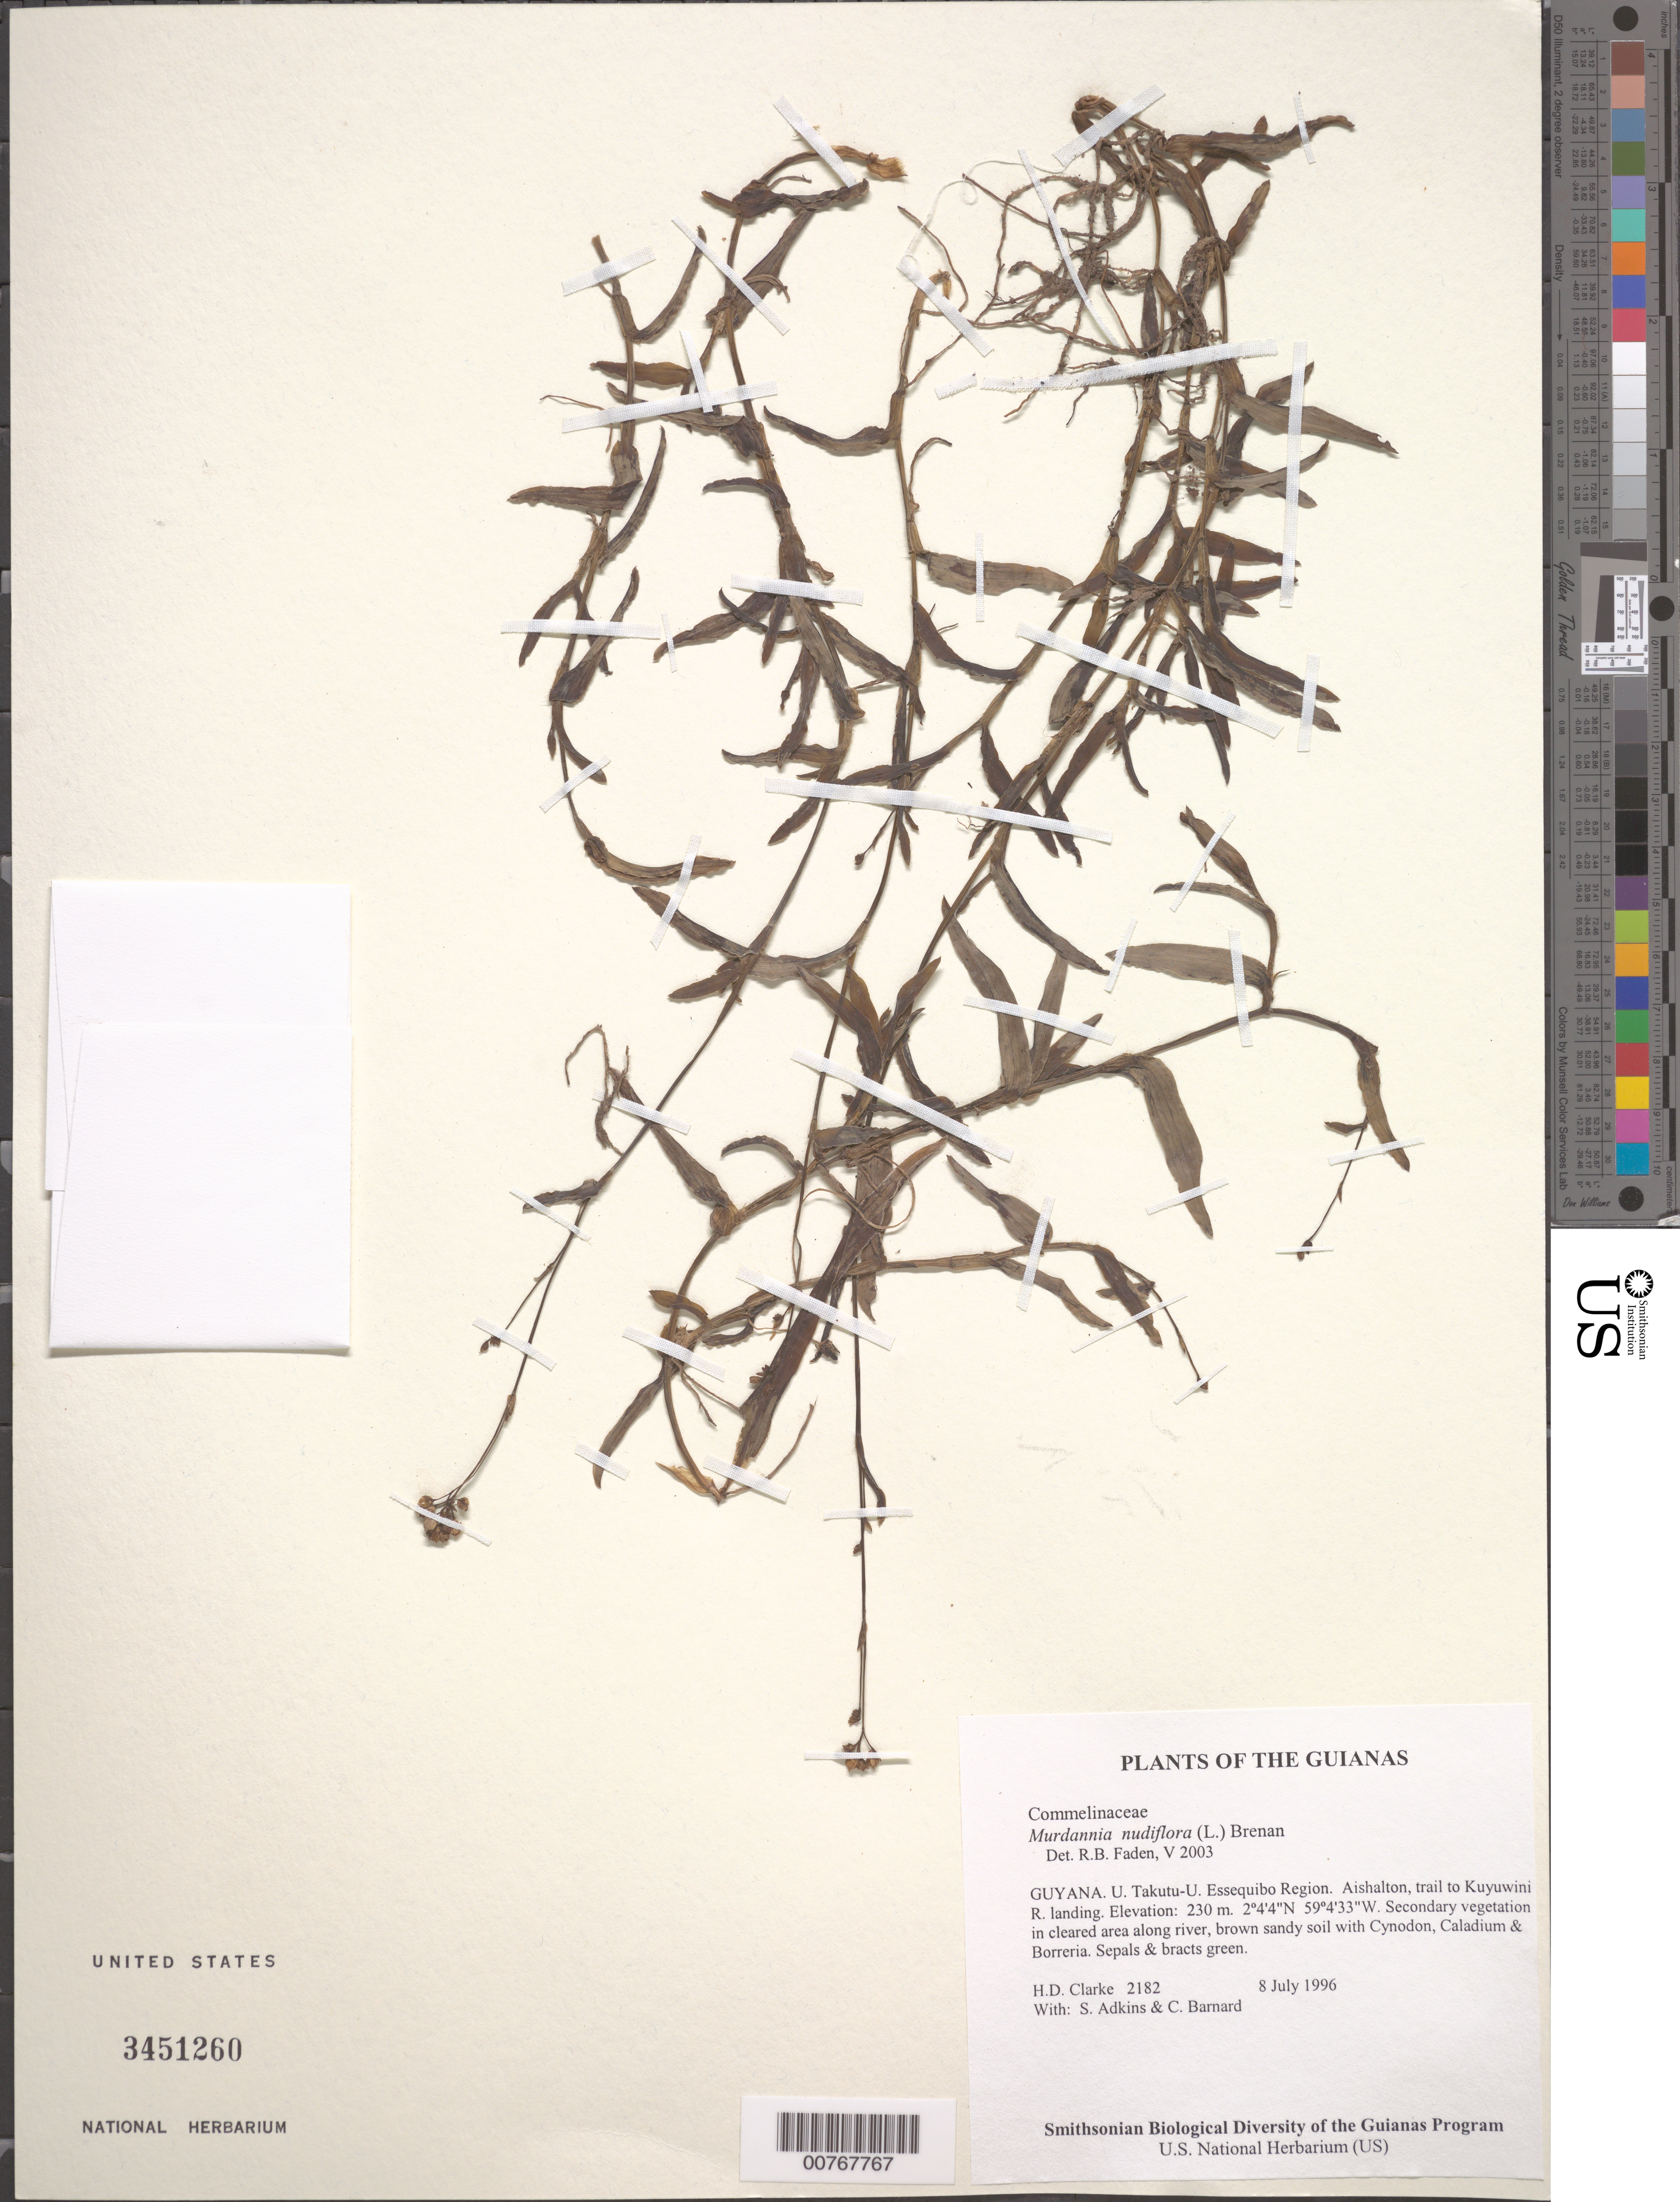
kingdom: Plantae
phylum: Tracheophyta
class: Liliopsida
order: Commelinales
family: Commelinaceae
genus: Murdannia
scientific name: Murdannia nudiflora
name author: (L.) Brenan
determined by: Faden, Robert B., (US), Smithsonian Institution - National Museum of Natural History (UNITED STATES)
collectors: H. D. Clarke, S. Adkins & C. Bernard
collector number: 2182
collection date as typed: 8 July 1996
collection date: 1996-07-08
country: Guyana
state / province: U. Takutu-U. Essequibo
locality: Aishalton, trail to Kuyuwini R. landing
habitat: Secondary vegetation in cleared area along river, brown sandy soil with Cynodon, Caladium & Borreria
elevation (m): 230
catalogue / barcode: US 3451260